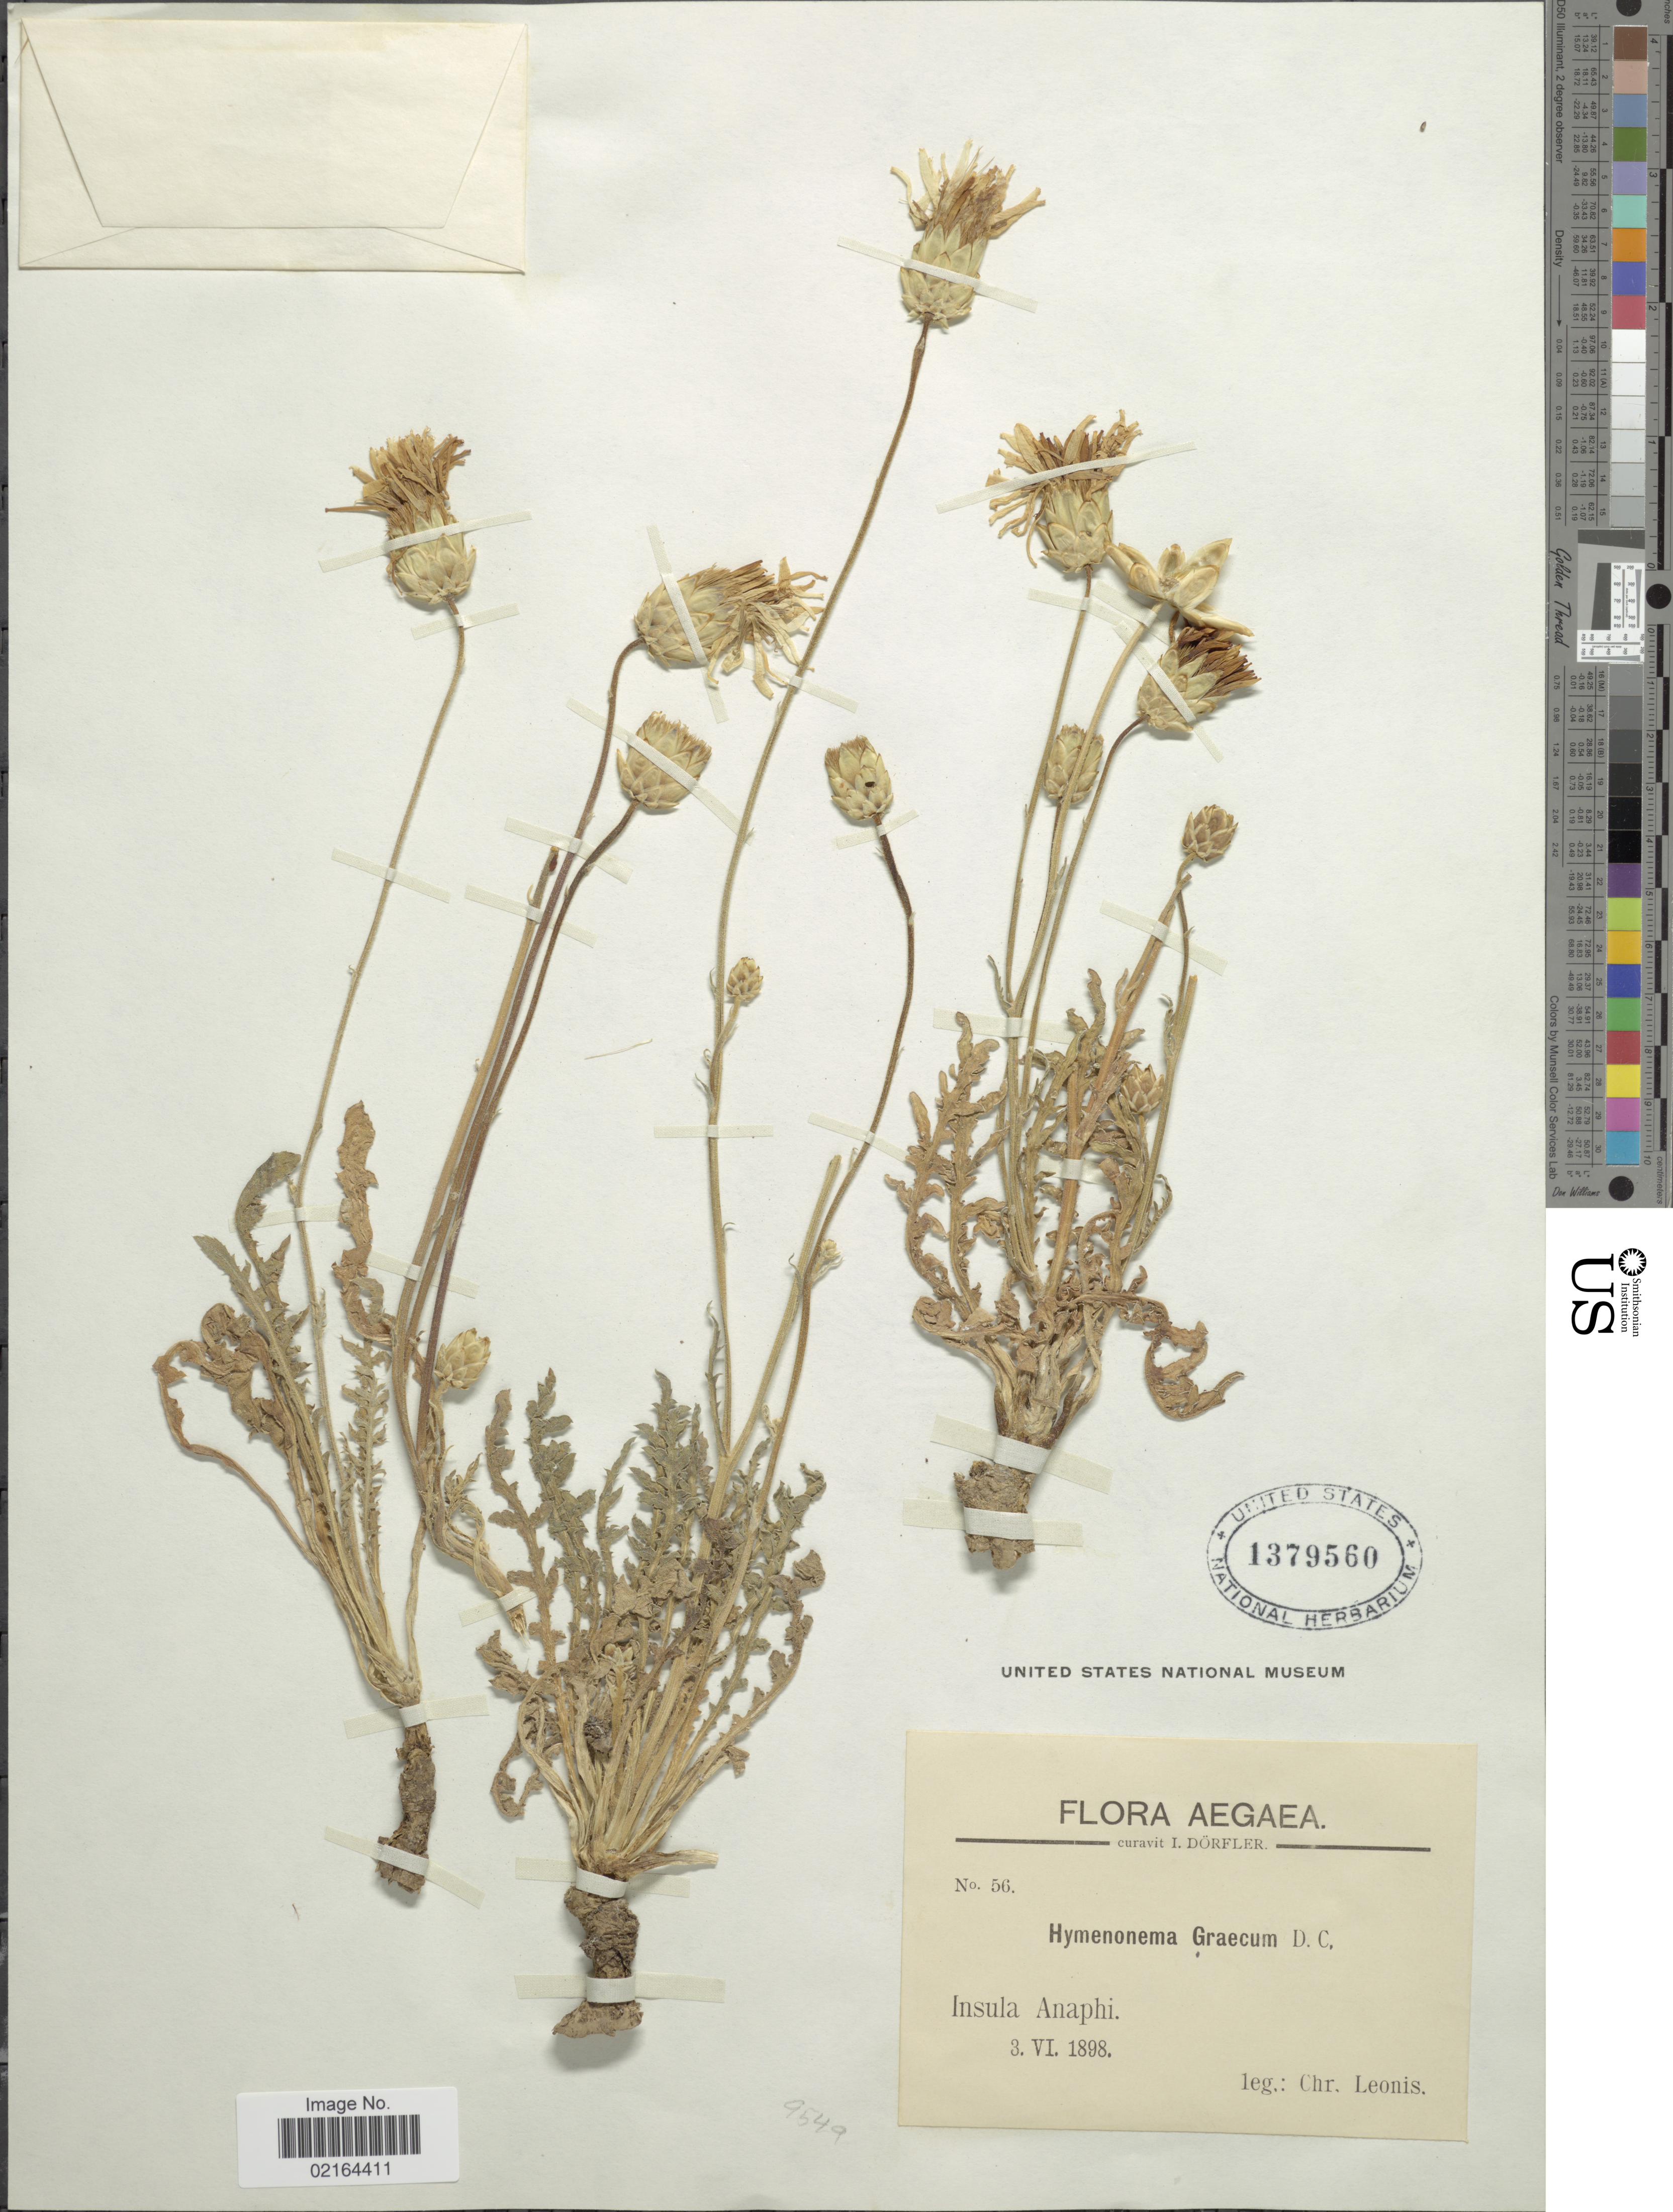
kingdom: Plantae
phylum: Tracheophyta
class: Magnoliopsida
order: Asterales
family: Asteraceae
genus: Hymenonema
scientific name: Hymenonema graecum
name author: (L.) DC.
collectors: C. Leonis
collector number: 56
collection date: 1898-06-03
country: Greece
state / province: South Aegean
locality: Insula Anaphi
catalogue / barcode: US 1379560